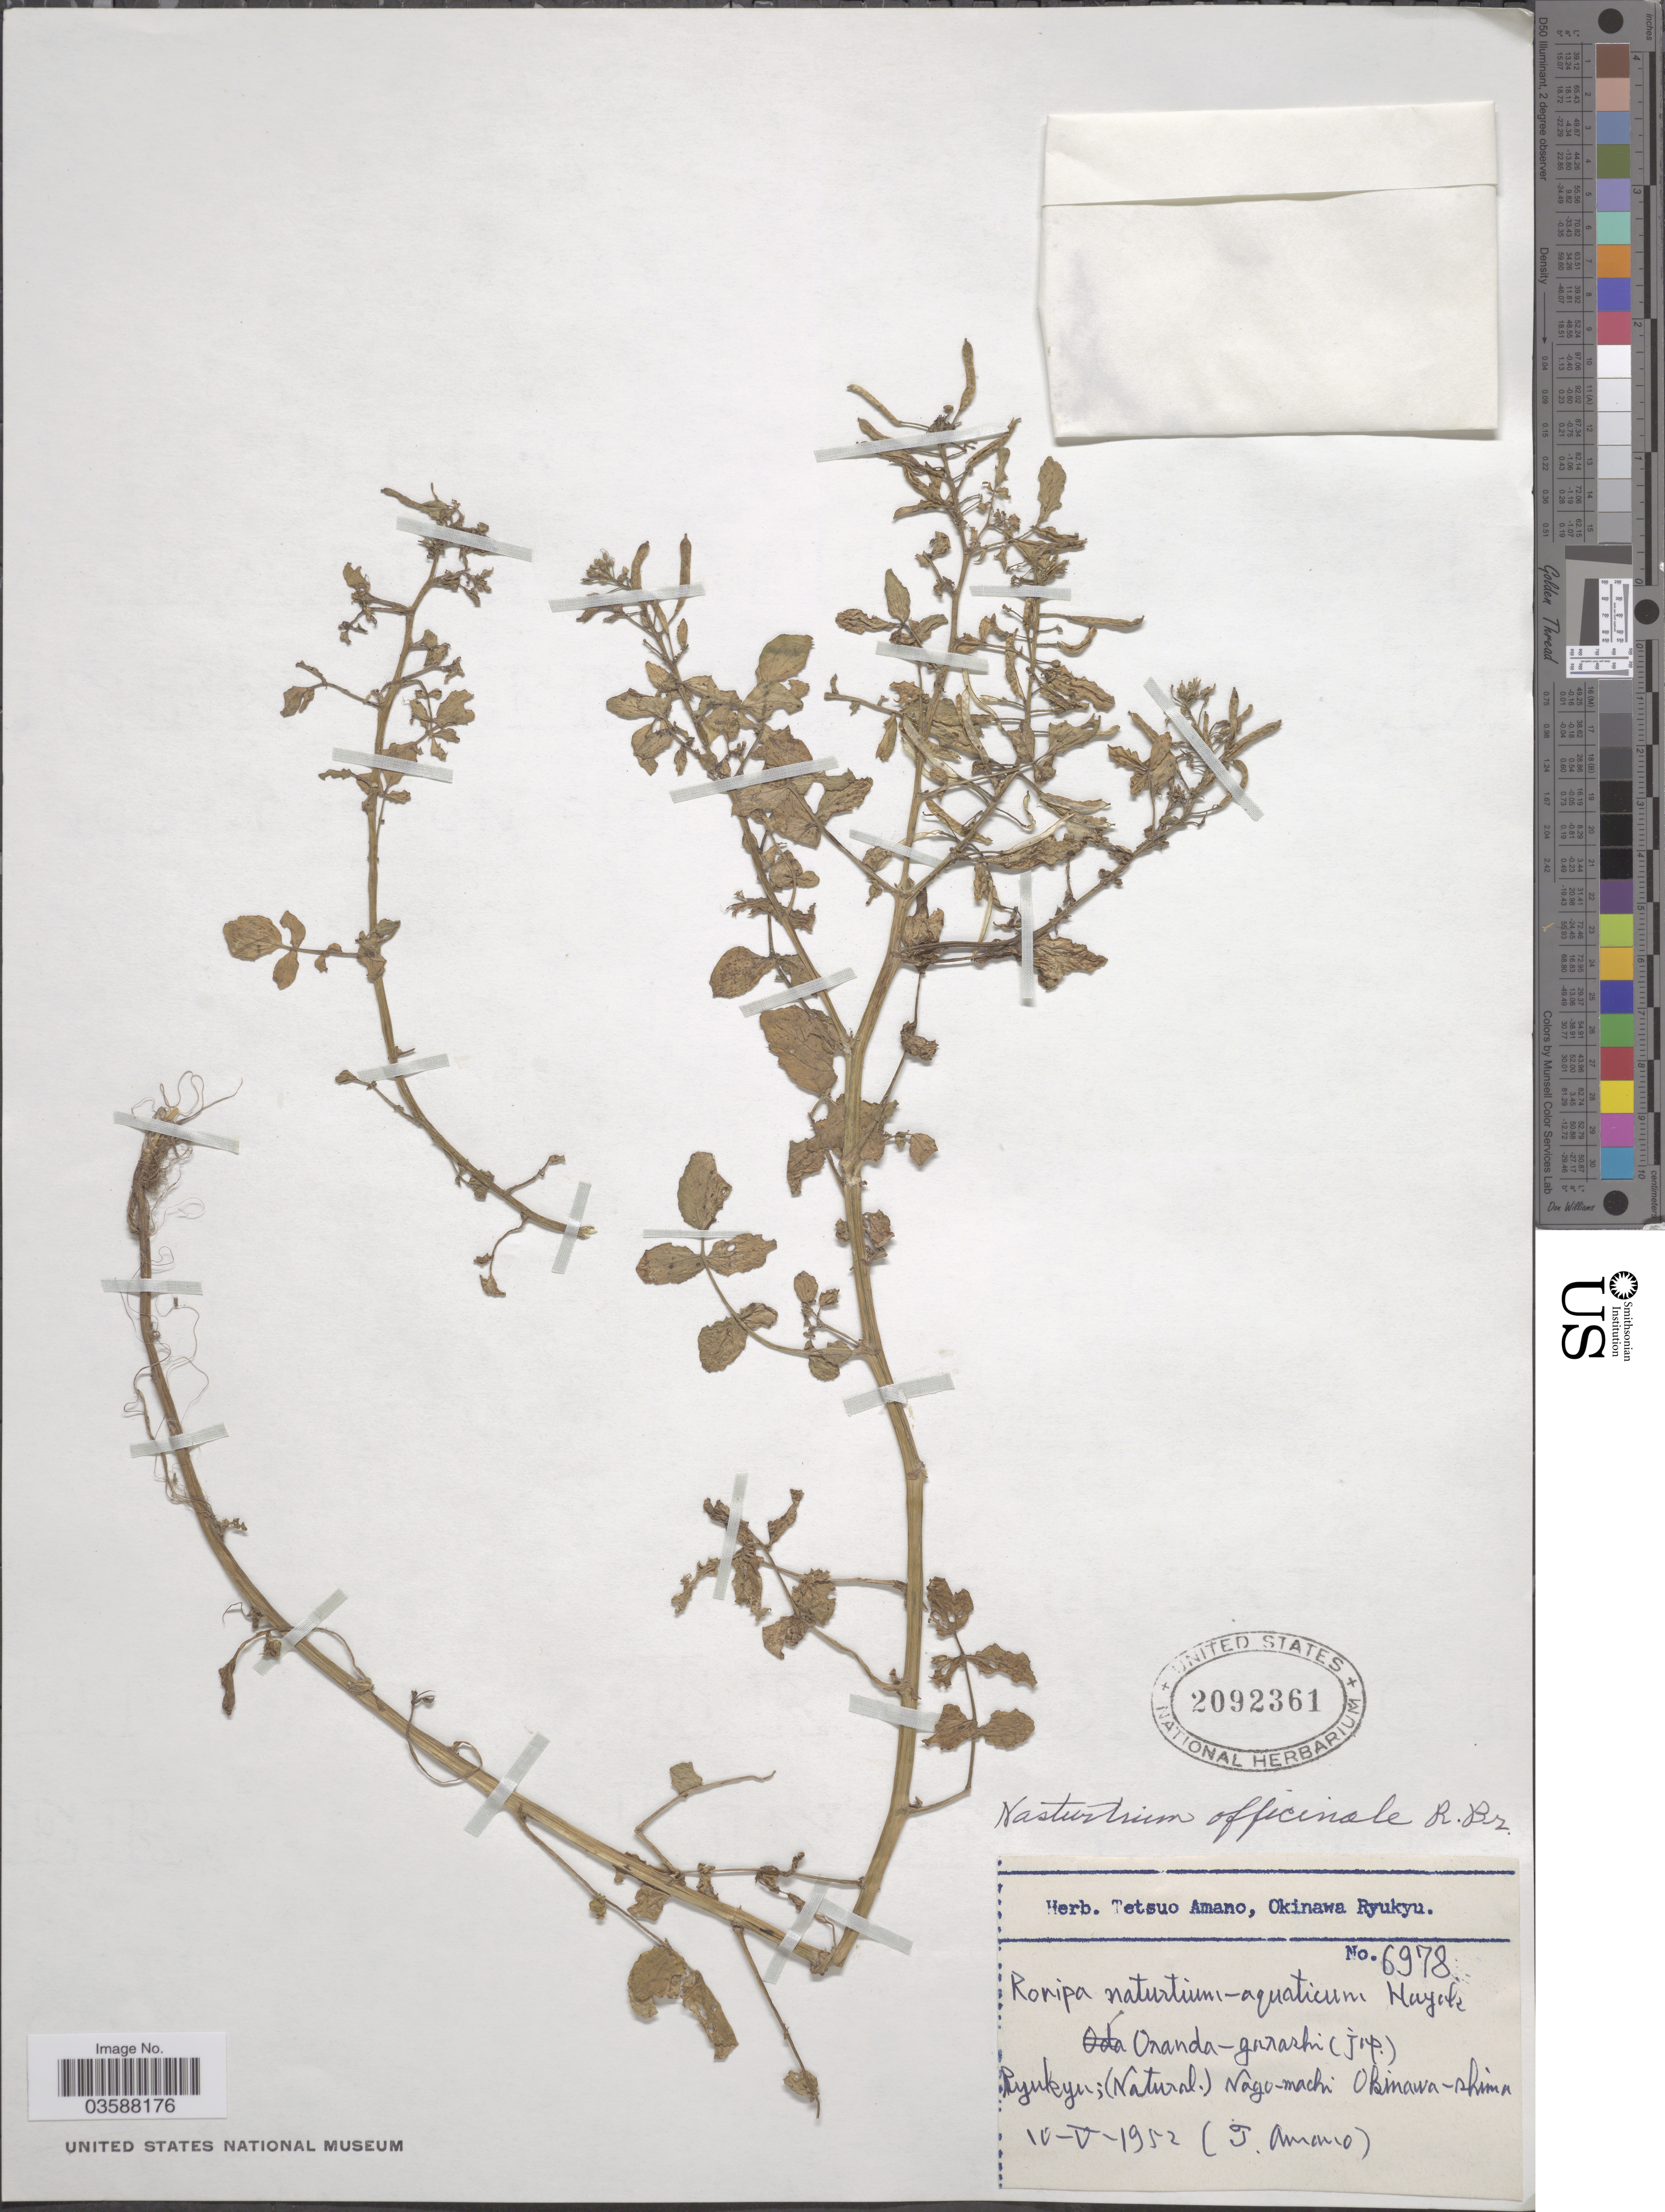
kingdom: Plantae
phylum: Tracheophyta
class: Magnoliopsida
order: Brassicales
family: Brassicaceae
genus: Nasturtium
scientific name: Nasturtium officinale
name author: R. Br.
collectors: T. Amano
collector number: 6978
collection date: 1952-05-10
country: Japan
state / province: Okinawa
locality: Ryukyu; (Natural.) Nago-machi Okinawa-shima.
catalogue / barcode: US 2092361